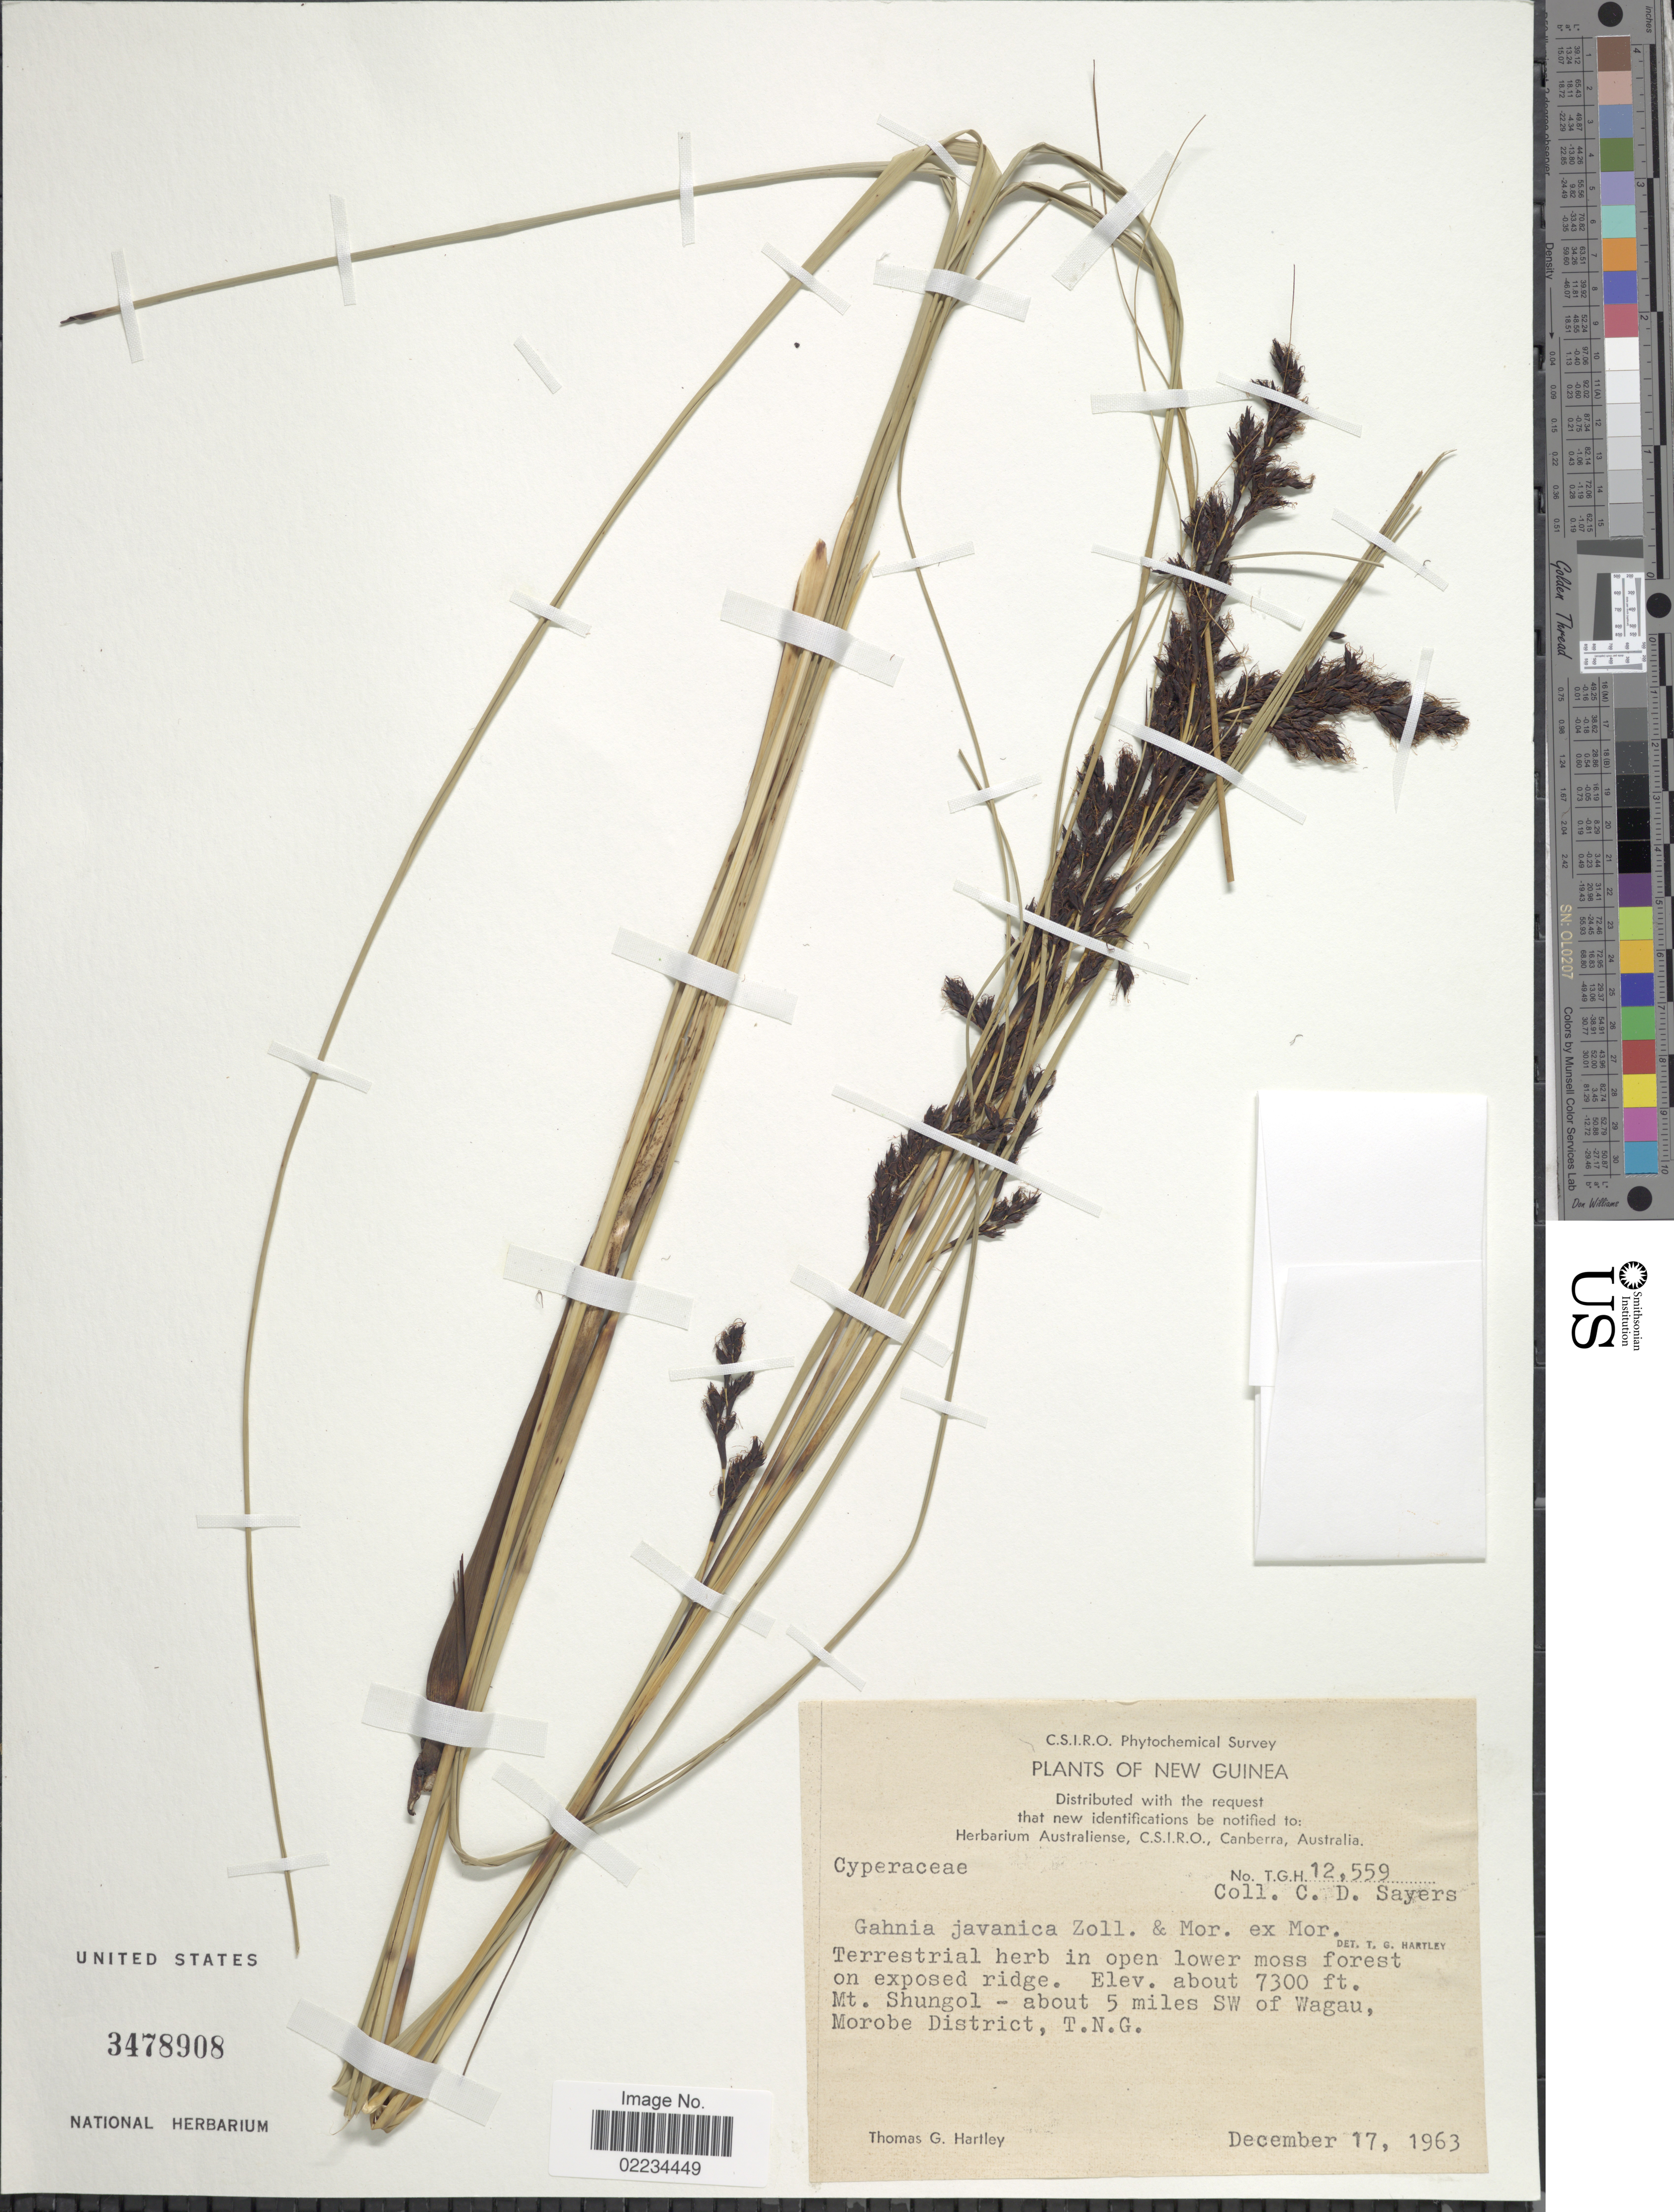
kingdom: Plantae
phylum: Tracheophyta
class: Liliopsida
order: Poales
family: Cyperaceae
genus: Gahnia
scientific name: Gahnia javanica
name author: Moritzi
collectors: C. Sayers & T. G. Hartley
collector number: T.G.H. 12559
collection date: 1963-12-17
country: Papua New Guinea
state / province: Morobe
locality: Mt Shungol - about 5 miles SW of Wagau, Morobe District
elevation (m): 2225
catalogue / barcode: US 3478908